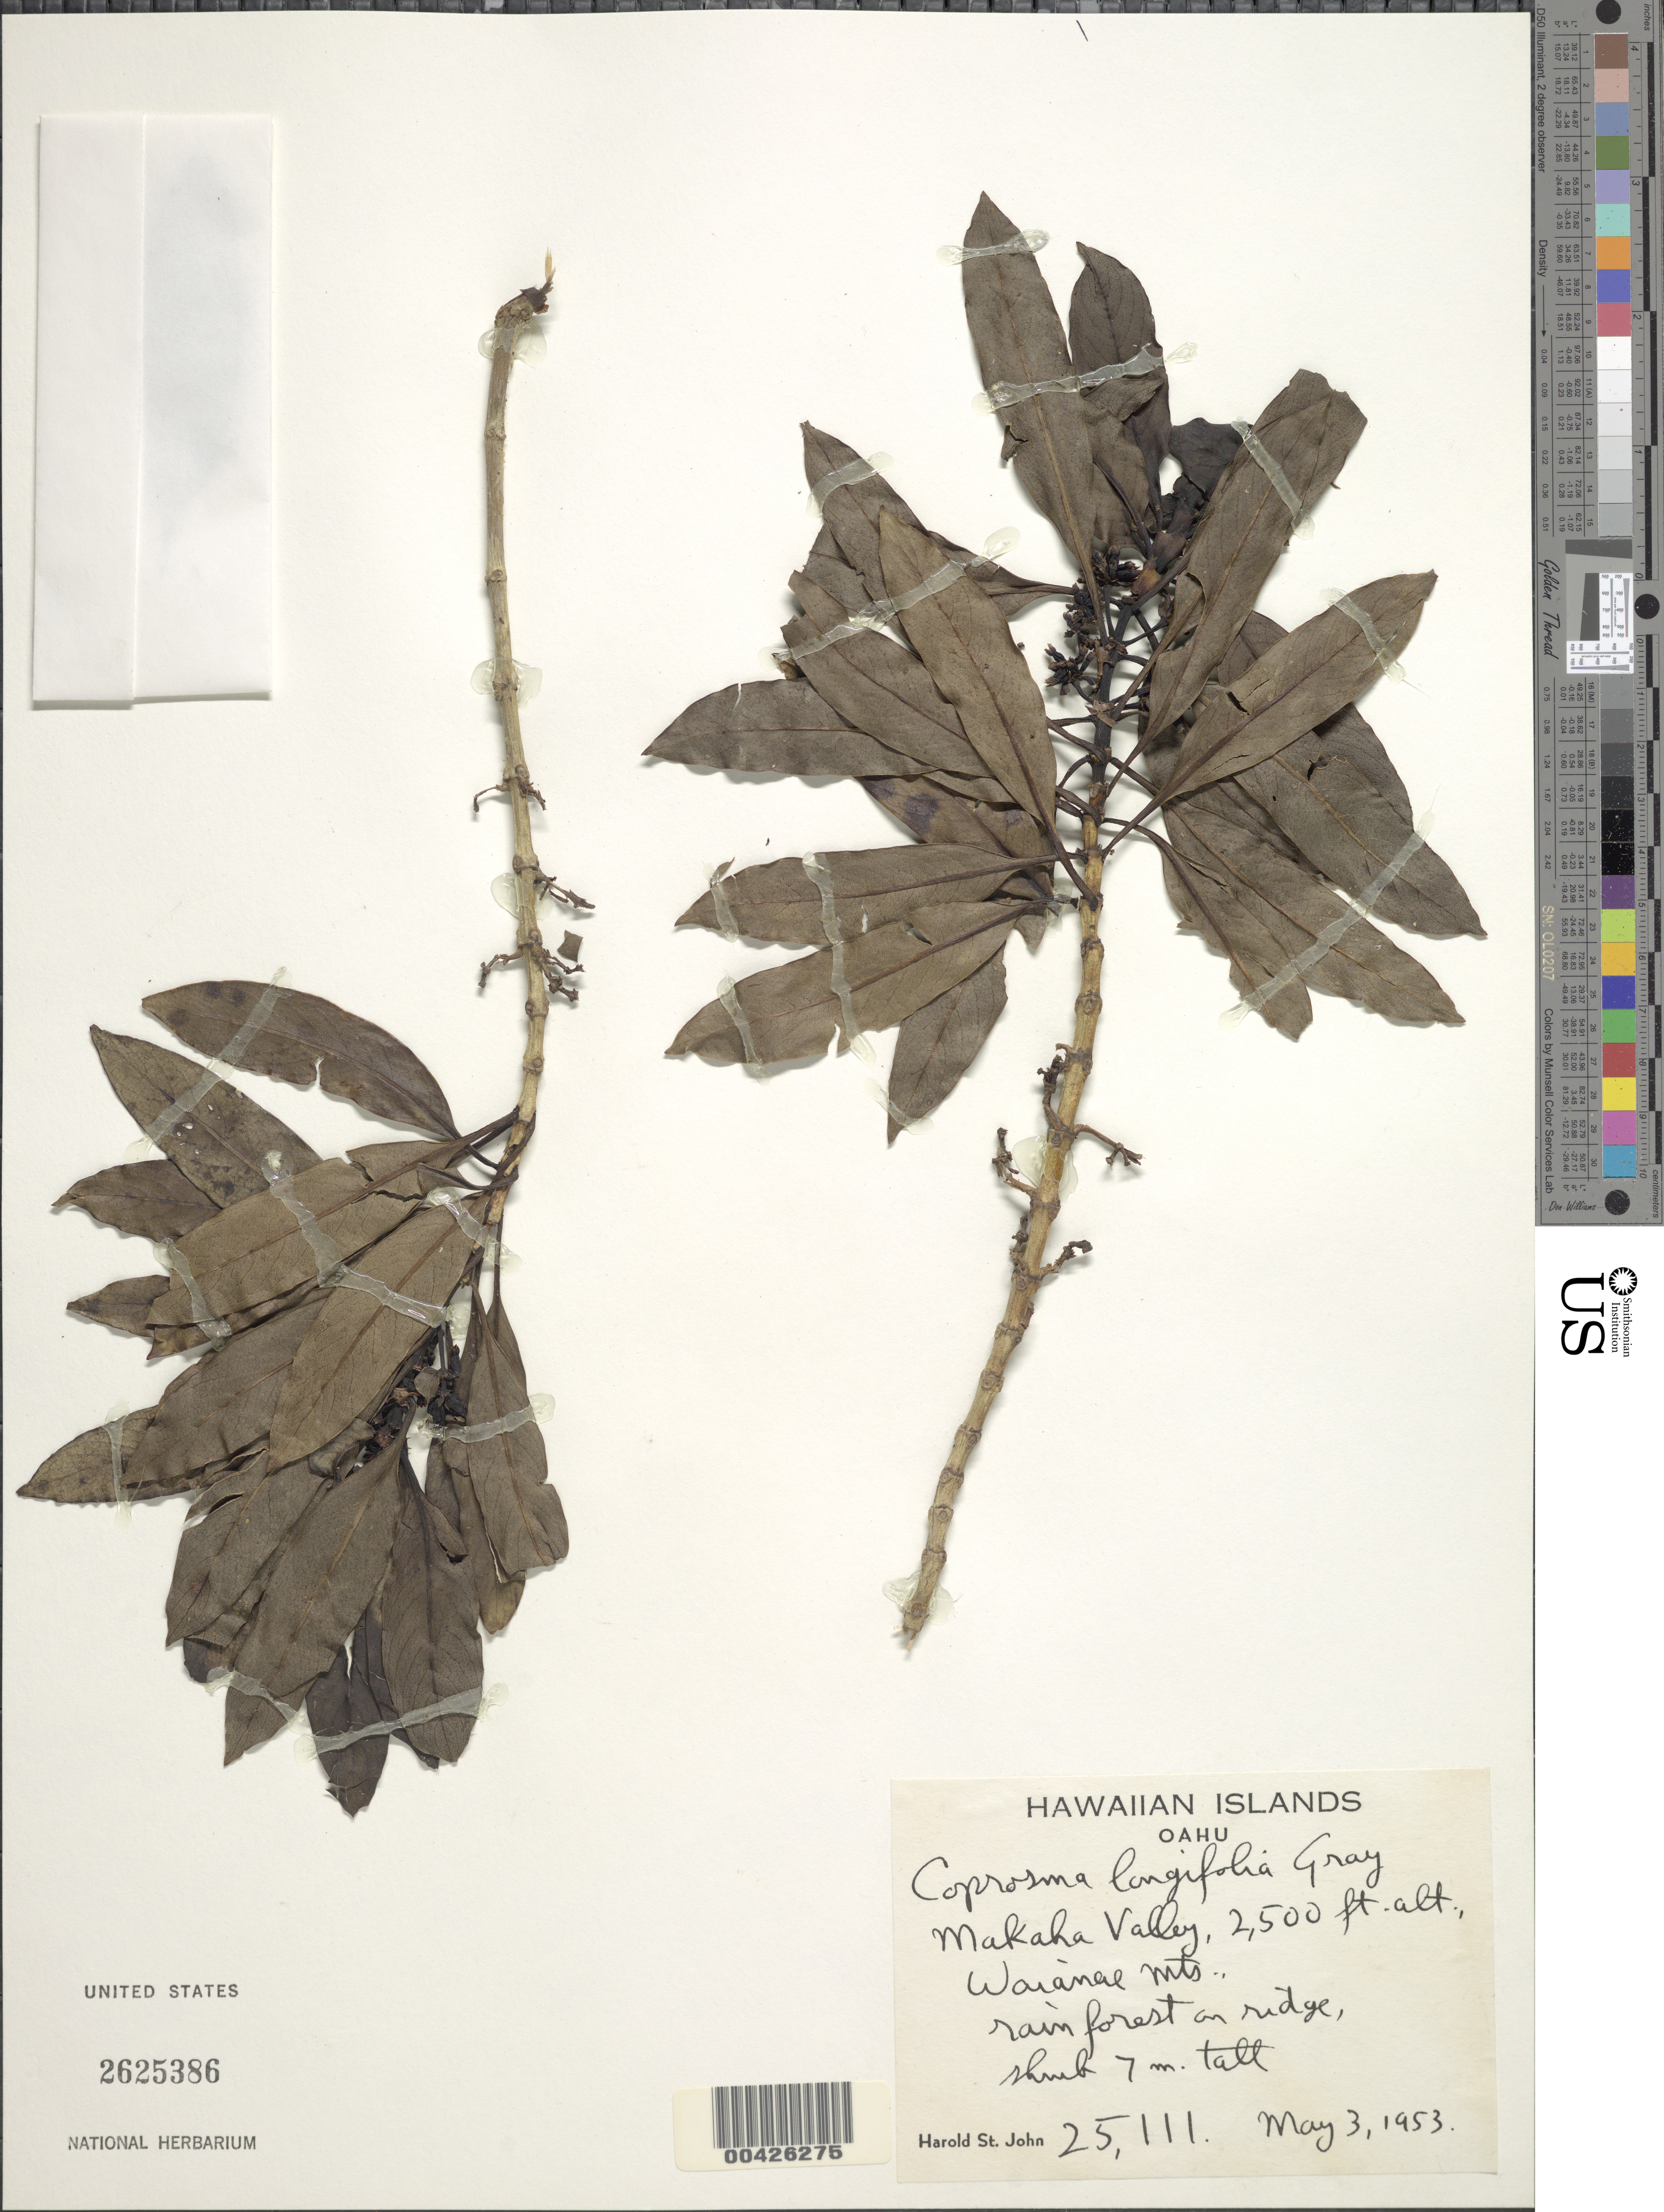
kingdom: Plantae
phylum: Tracheophyta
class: Magnoliopsida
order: Gentianales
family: Rubiaceae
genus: Coprosma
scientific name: Coprosma longifolia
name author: A. Gray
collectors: H. St. John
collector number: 25111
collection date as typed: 3 May 1953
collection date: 1953-05-03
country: United States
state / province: Hawaii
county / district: Honolulu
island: Oahu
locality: Makaha Valley, Waianae Mountains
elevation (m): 762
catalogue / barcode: US 2625386